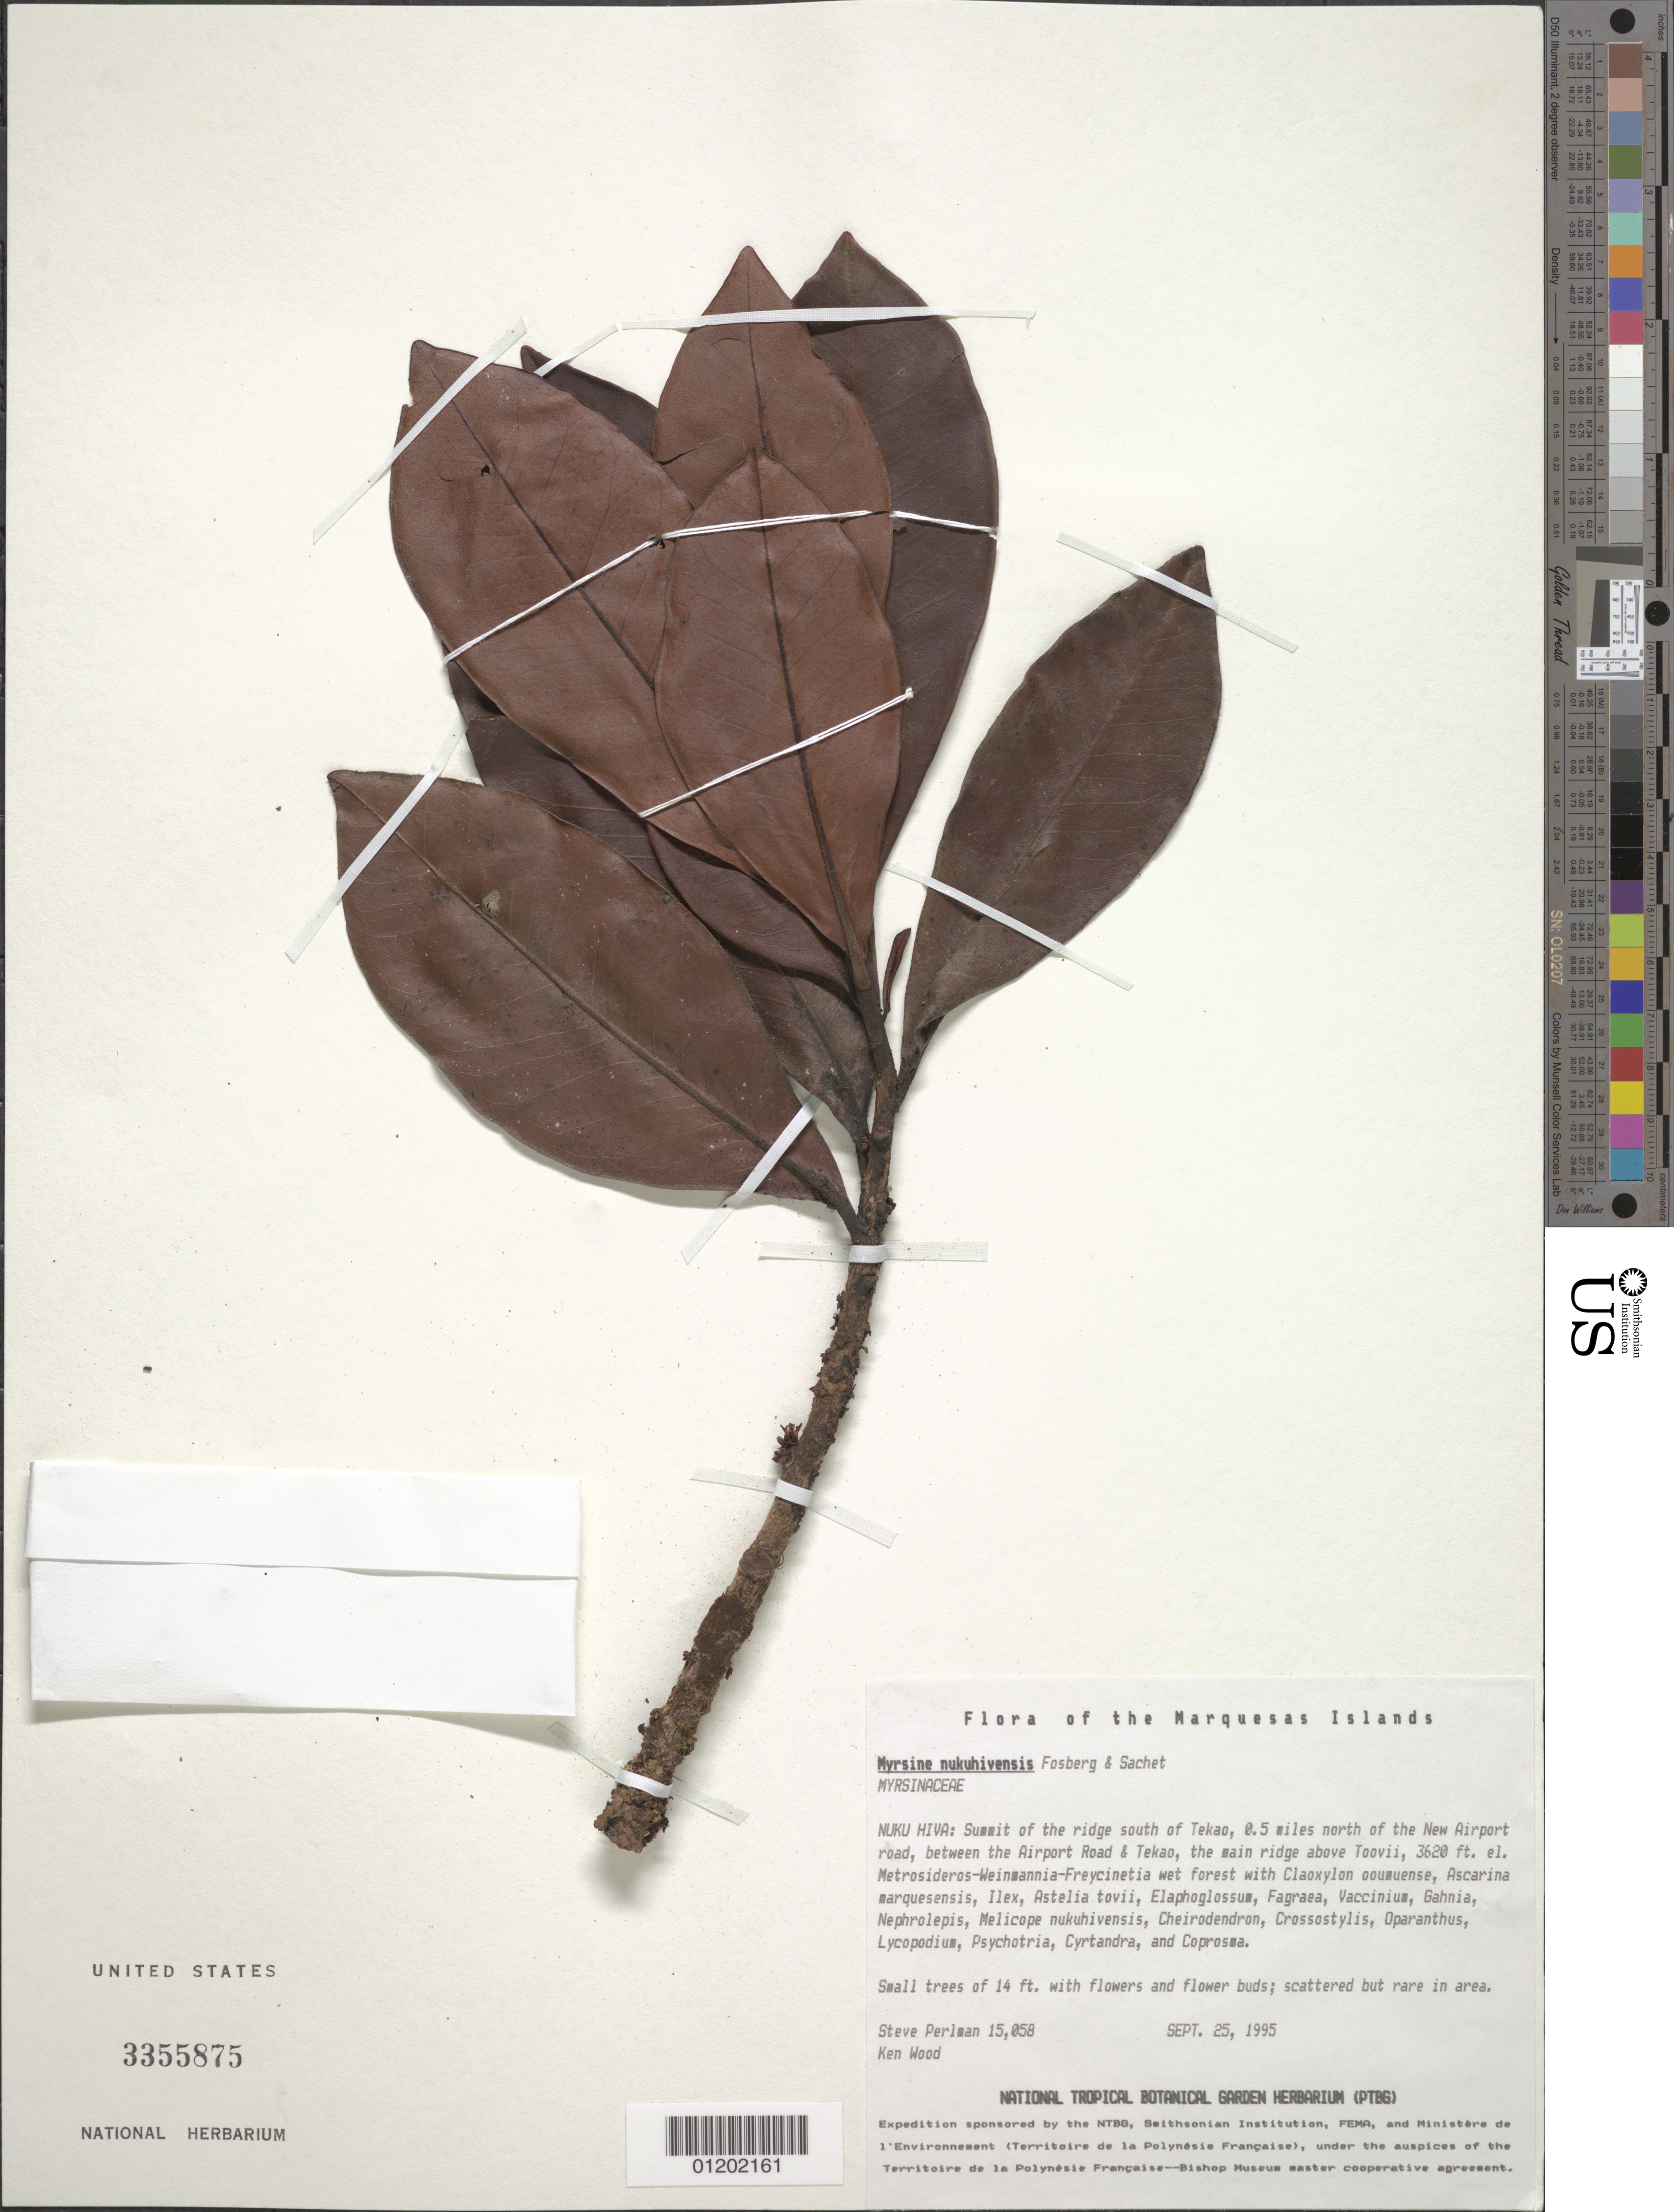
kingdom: Plantae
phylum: Tracheophyta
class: Magnoliopsida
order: Ericales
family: Primulaceae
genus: Myrsine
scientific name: Myrsine nukuhivensis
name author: Fosberg & Sachet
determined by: Wagner, W. L., (BOT), Smithsonian Institution - National Museum of Natural History (UNITED STATES)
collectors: S. P. Perlman & K. R. Wood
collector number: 15058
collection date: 1995-09-25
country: French Polynesia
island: Nuku Hiva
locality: Summit of ridge S of Tekao, 0.5 mile N of New Airport road, between Airport Road & Tekao, main ridge above Toovii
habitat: In Metrosideros - Weinmannia - Freycinetia wet forest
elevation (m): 1103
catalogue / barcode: US 3355875